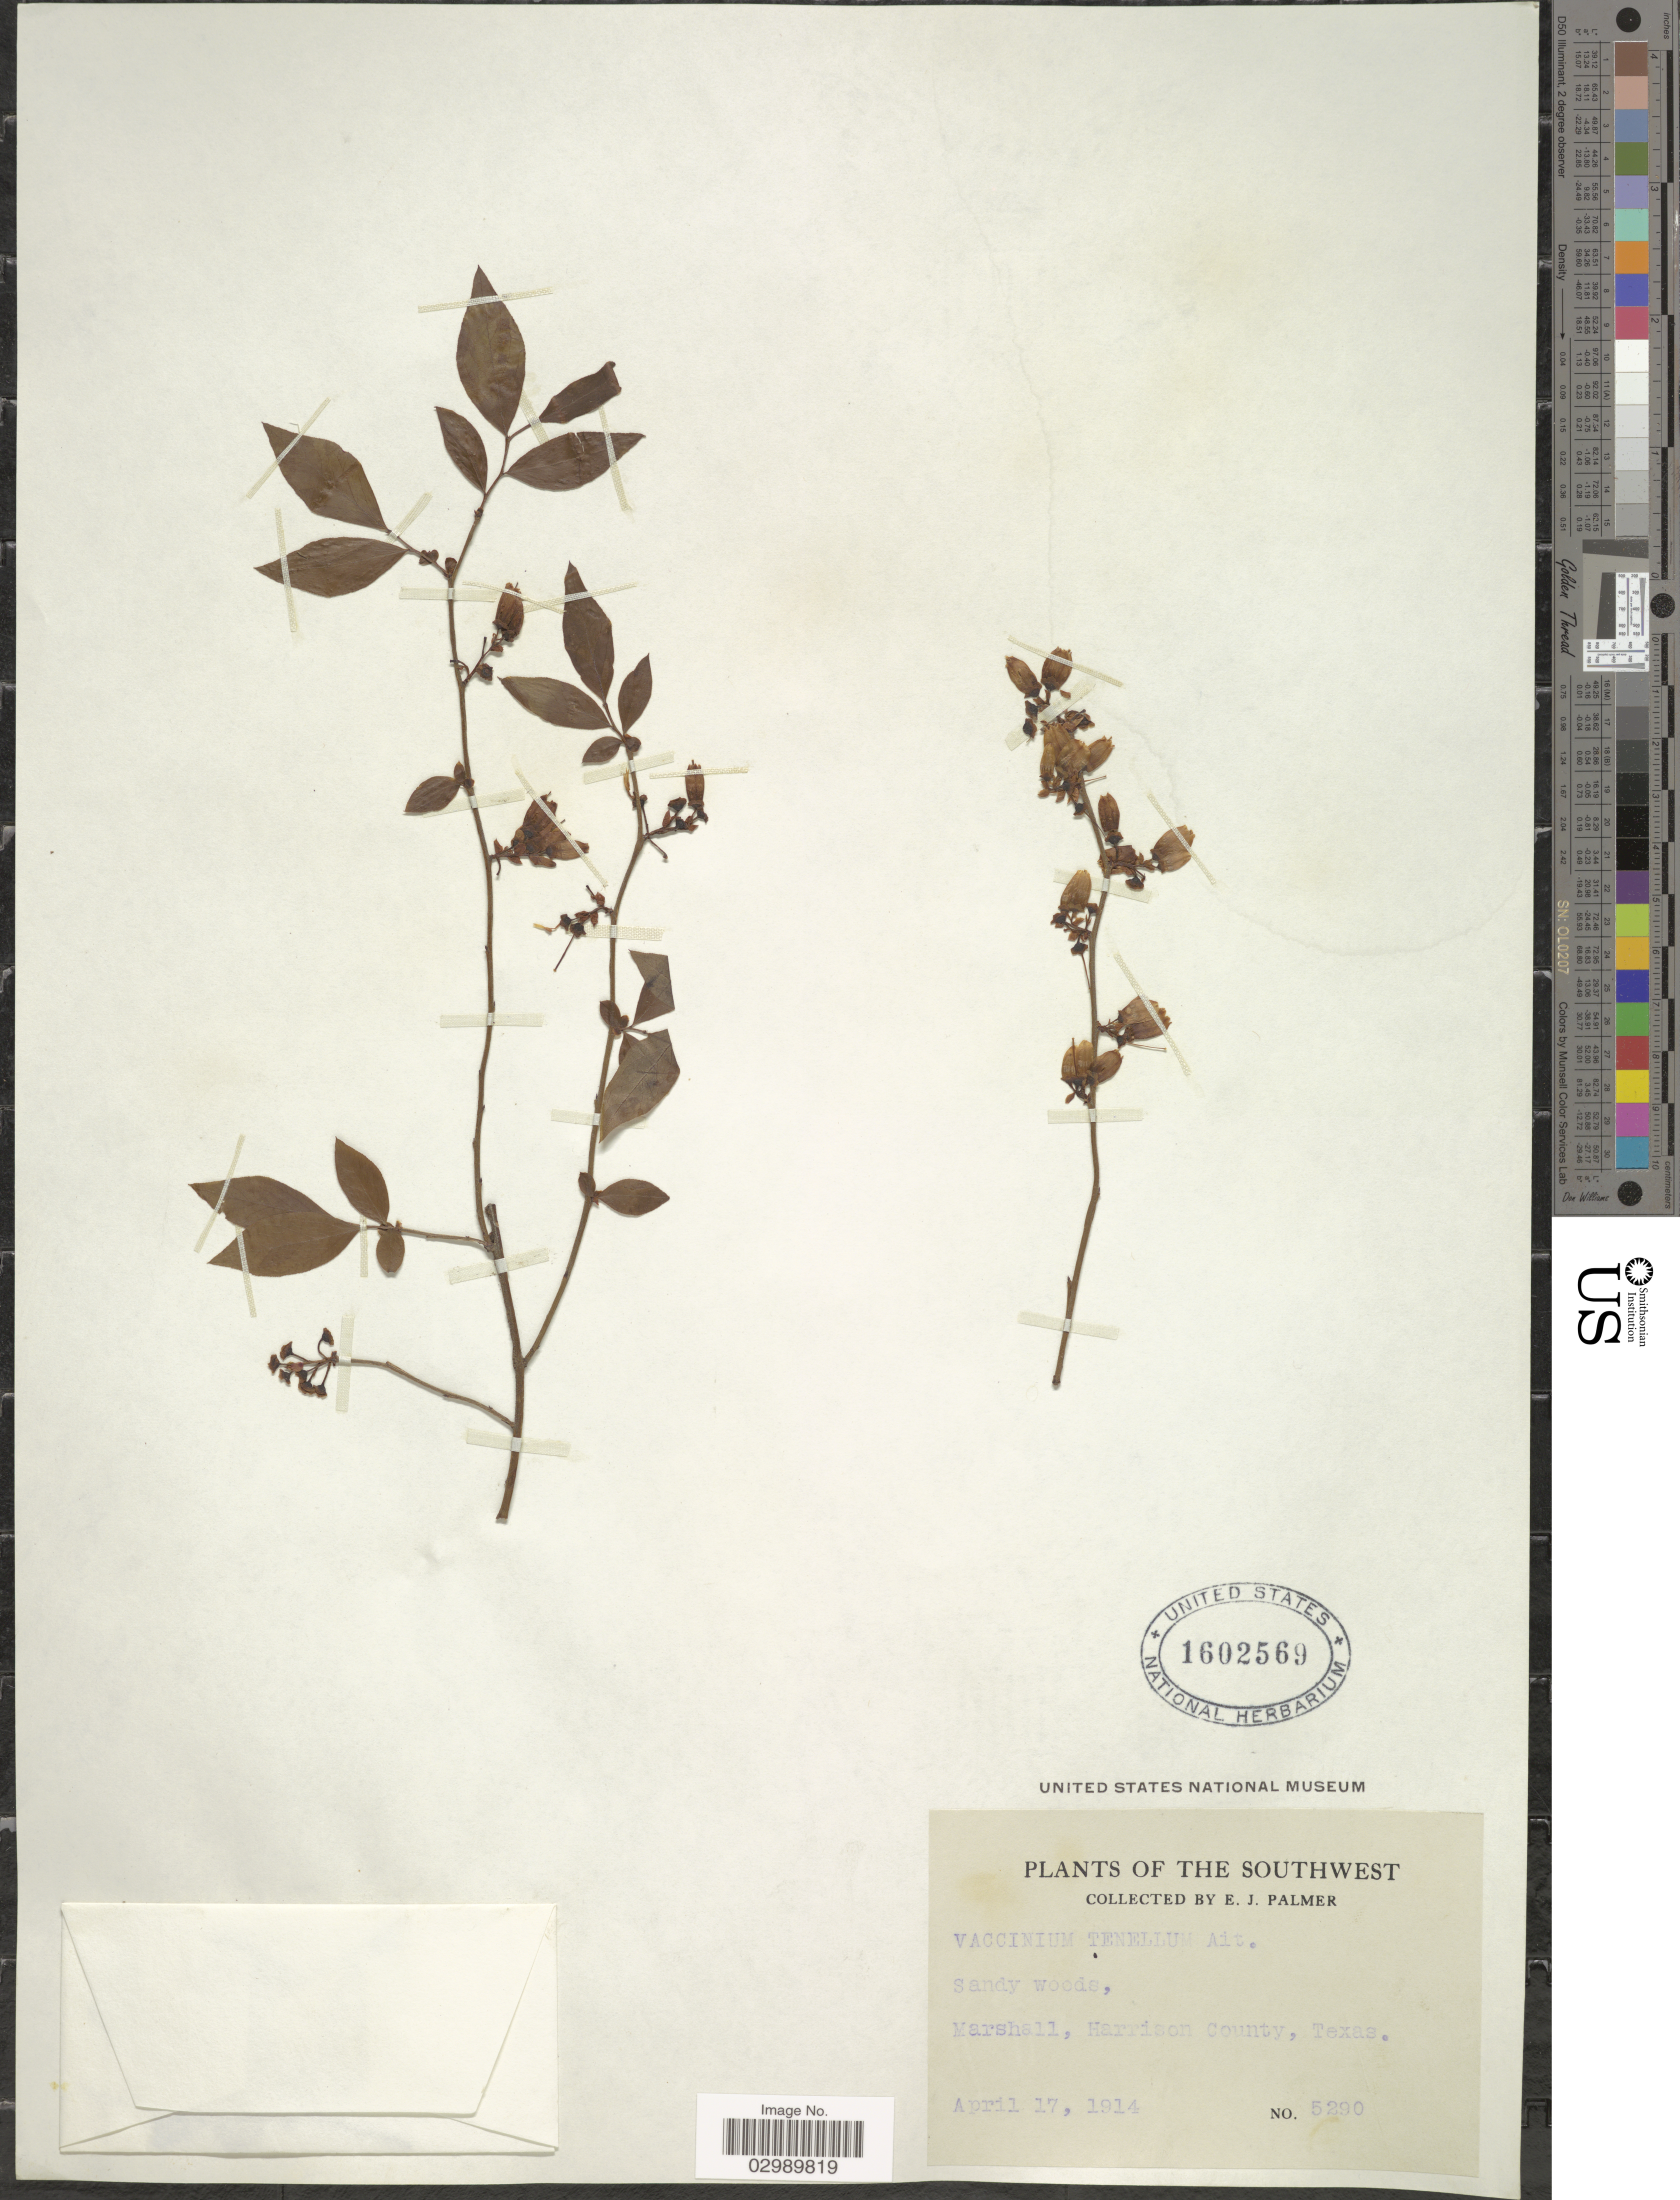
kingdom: Plantae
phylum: Tracheophyta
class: Magnoliopsida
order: Ericales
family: Ericaceae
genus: Vaccinium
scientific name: Vaccinium tenellum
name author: Aiton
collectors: E. J. Palmer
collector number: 5290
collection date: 1914-04-17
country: United States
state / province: Texas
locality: The Southwest, Marshall, Harrison County, Texas.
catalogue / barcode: US 1602569